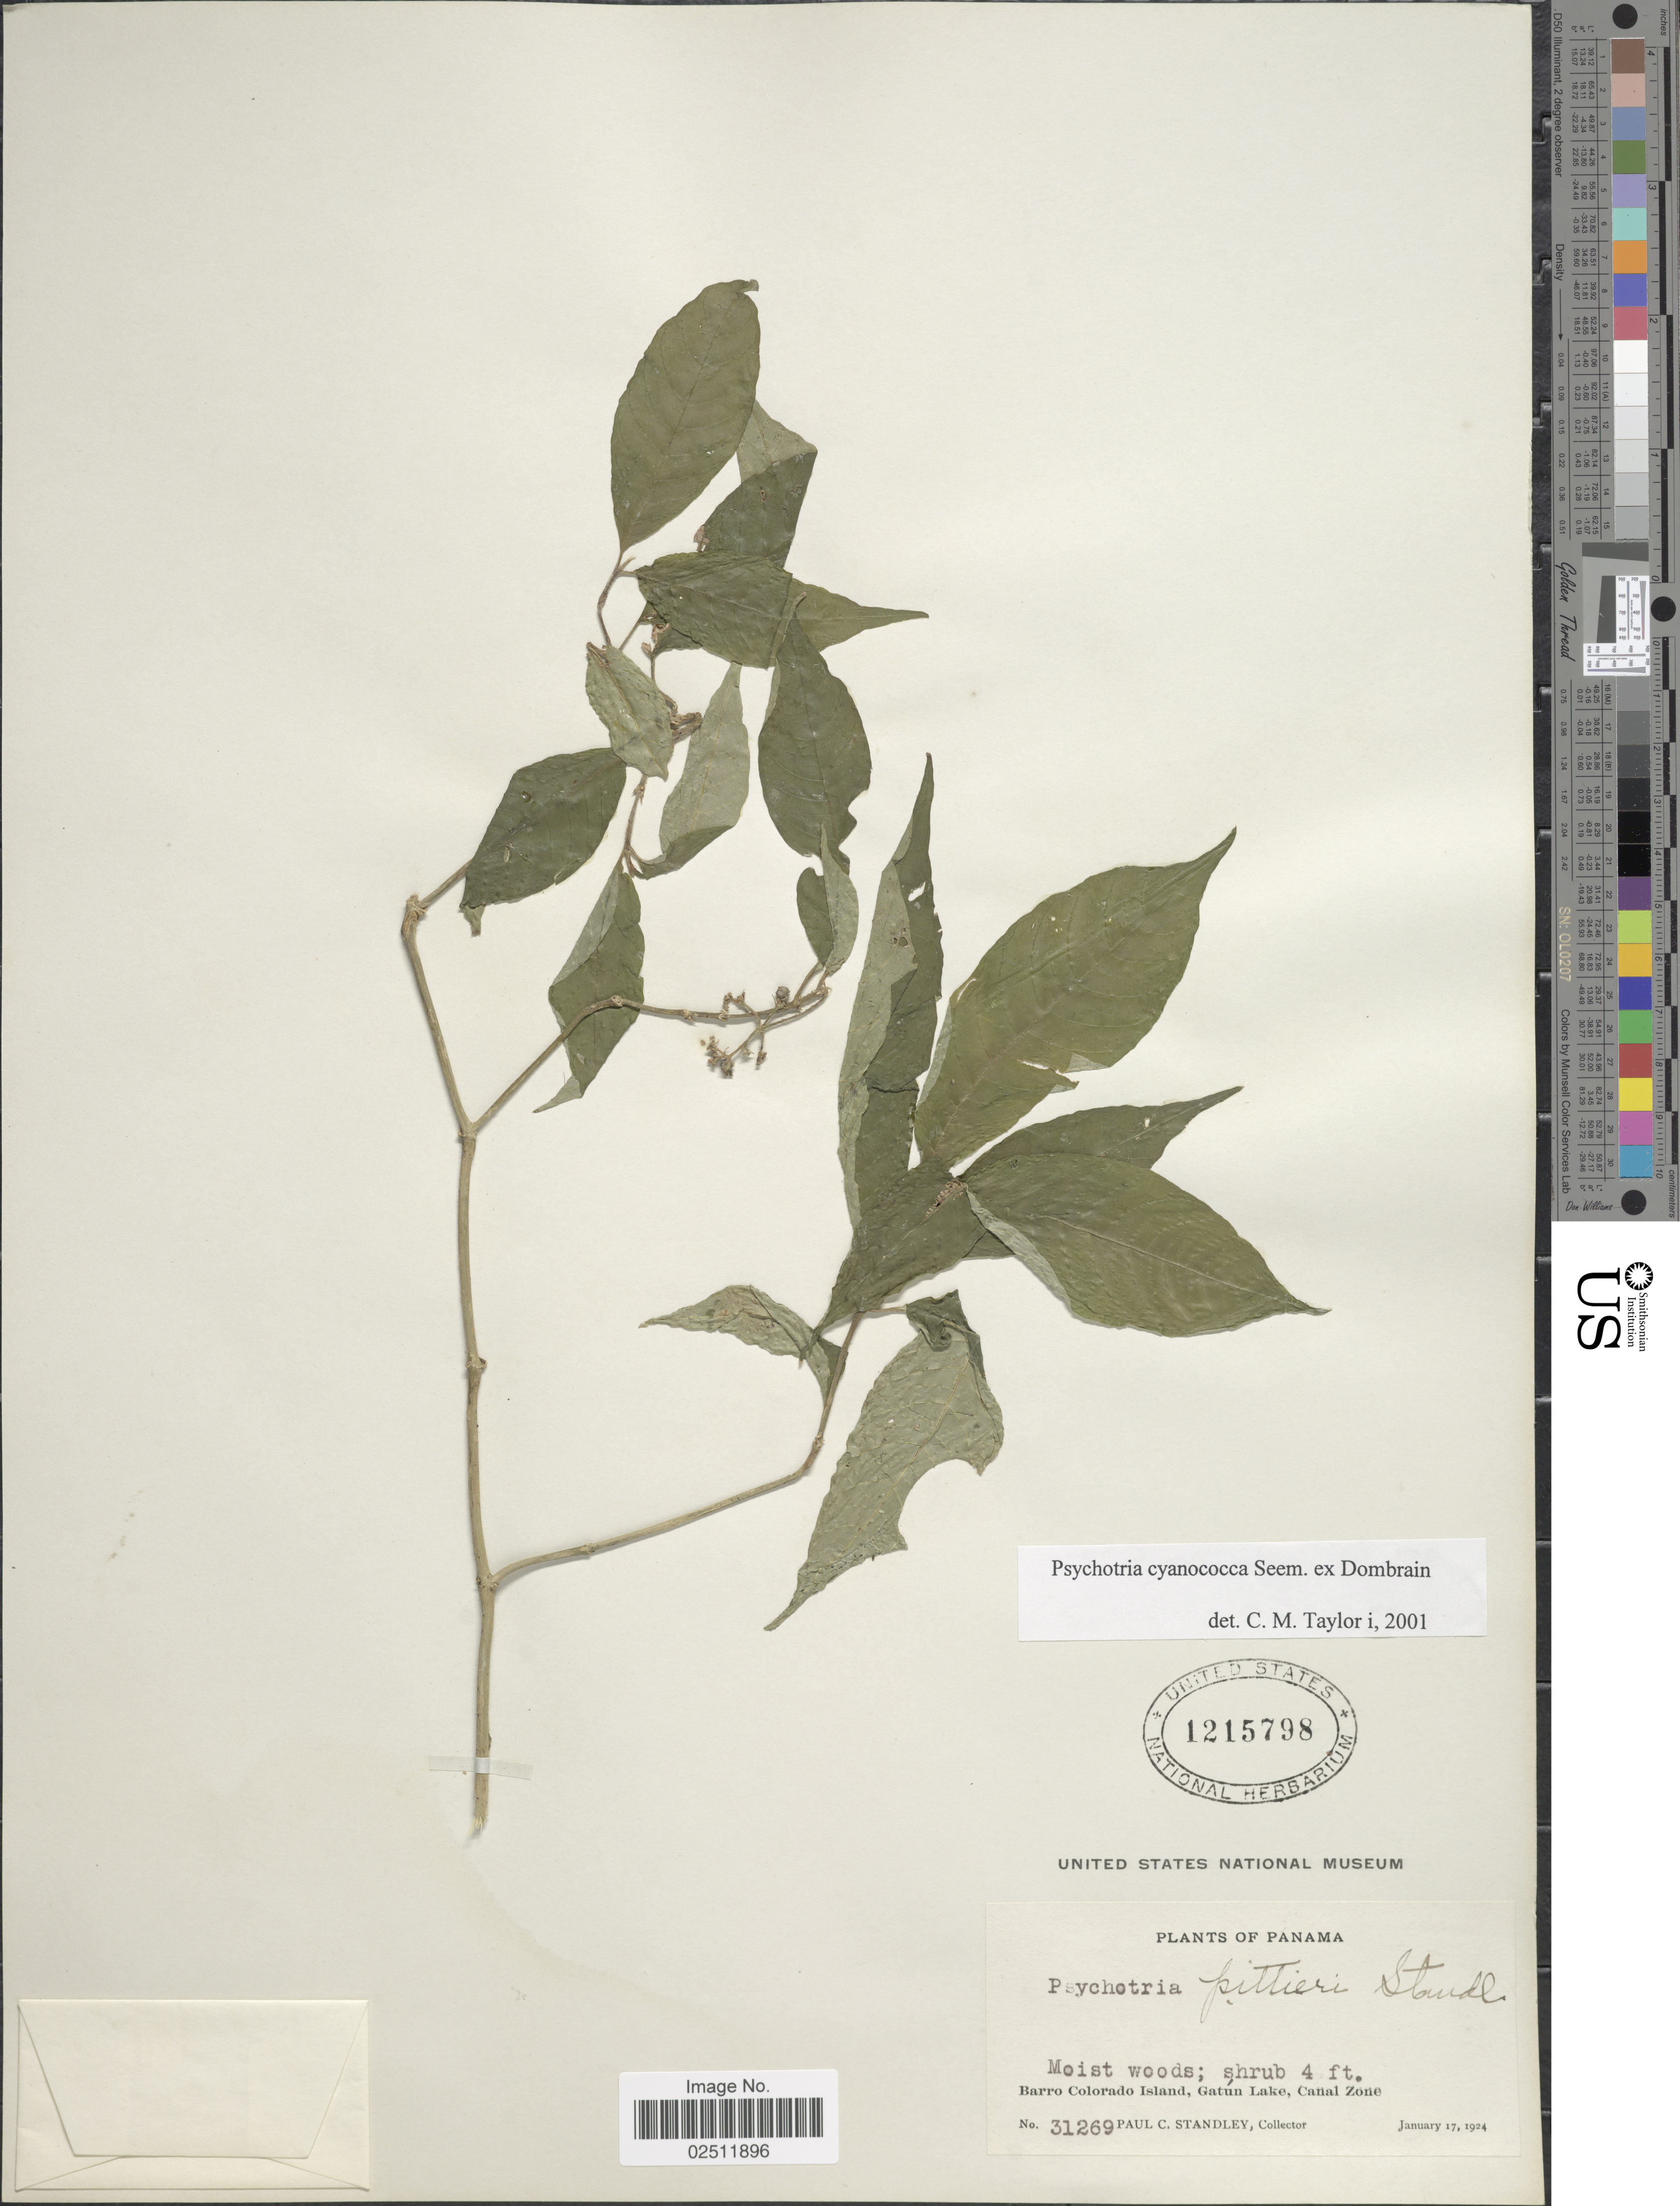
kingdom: Plantae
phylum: Tracheophyta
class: Magnoliopsida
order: Gentianales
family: Rubiaceae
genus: Psychotria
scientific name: Psychotria cyanococca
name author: Seem. ex Dombrain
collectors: P. C. Standley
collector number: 31269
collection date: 1924-01-17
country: Panama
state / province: Panamá Oeste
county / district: Canal Zone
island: Barro Colorado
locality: Barro Colorado Island, Gatún Lake, Canal Zone.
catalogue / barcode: US 1215798